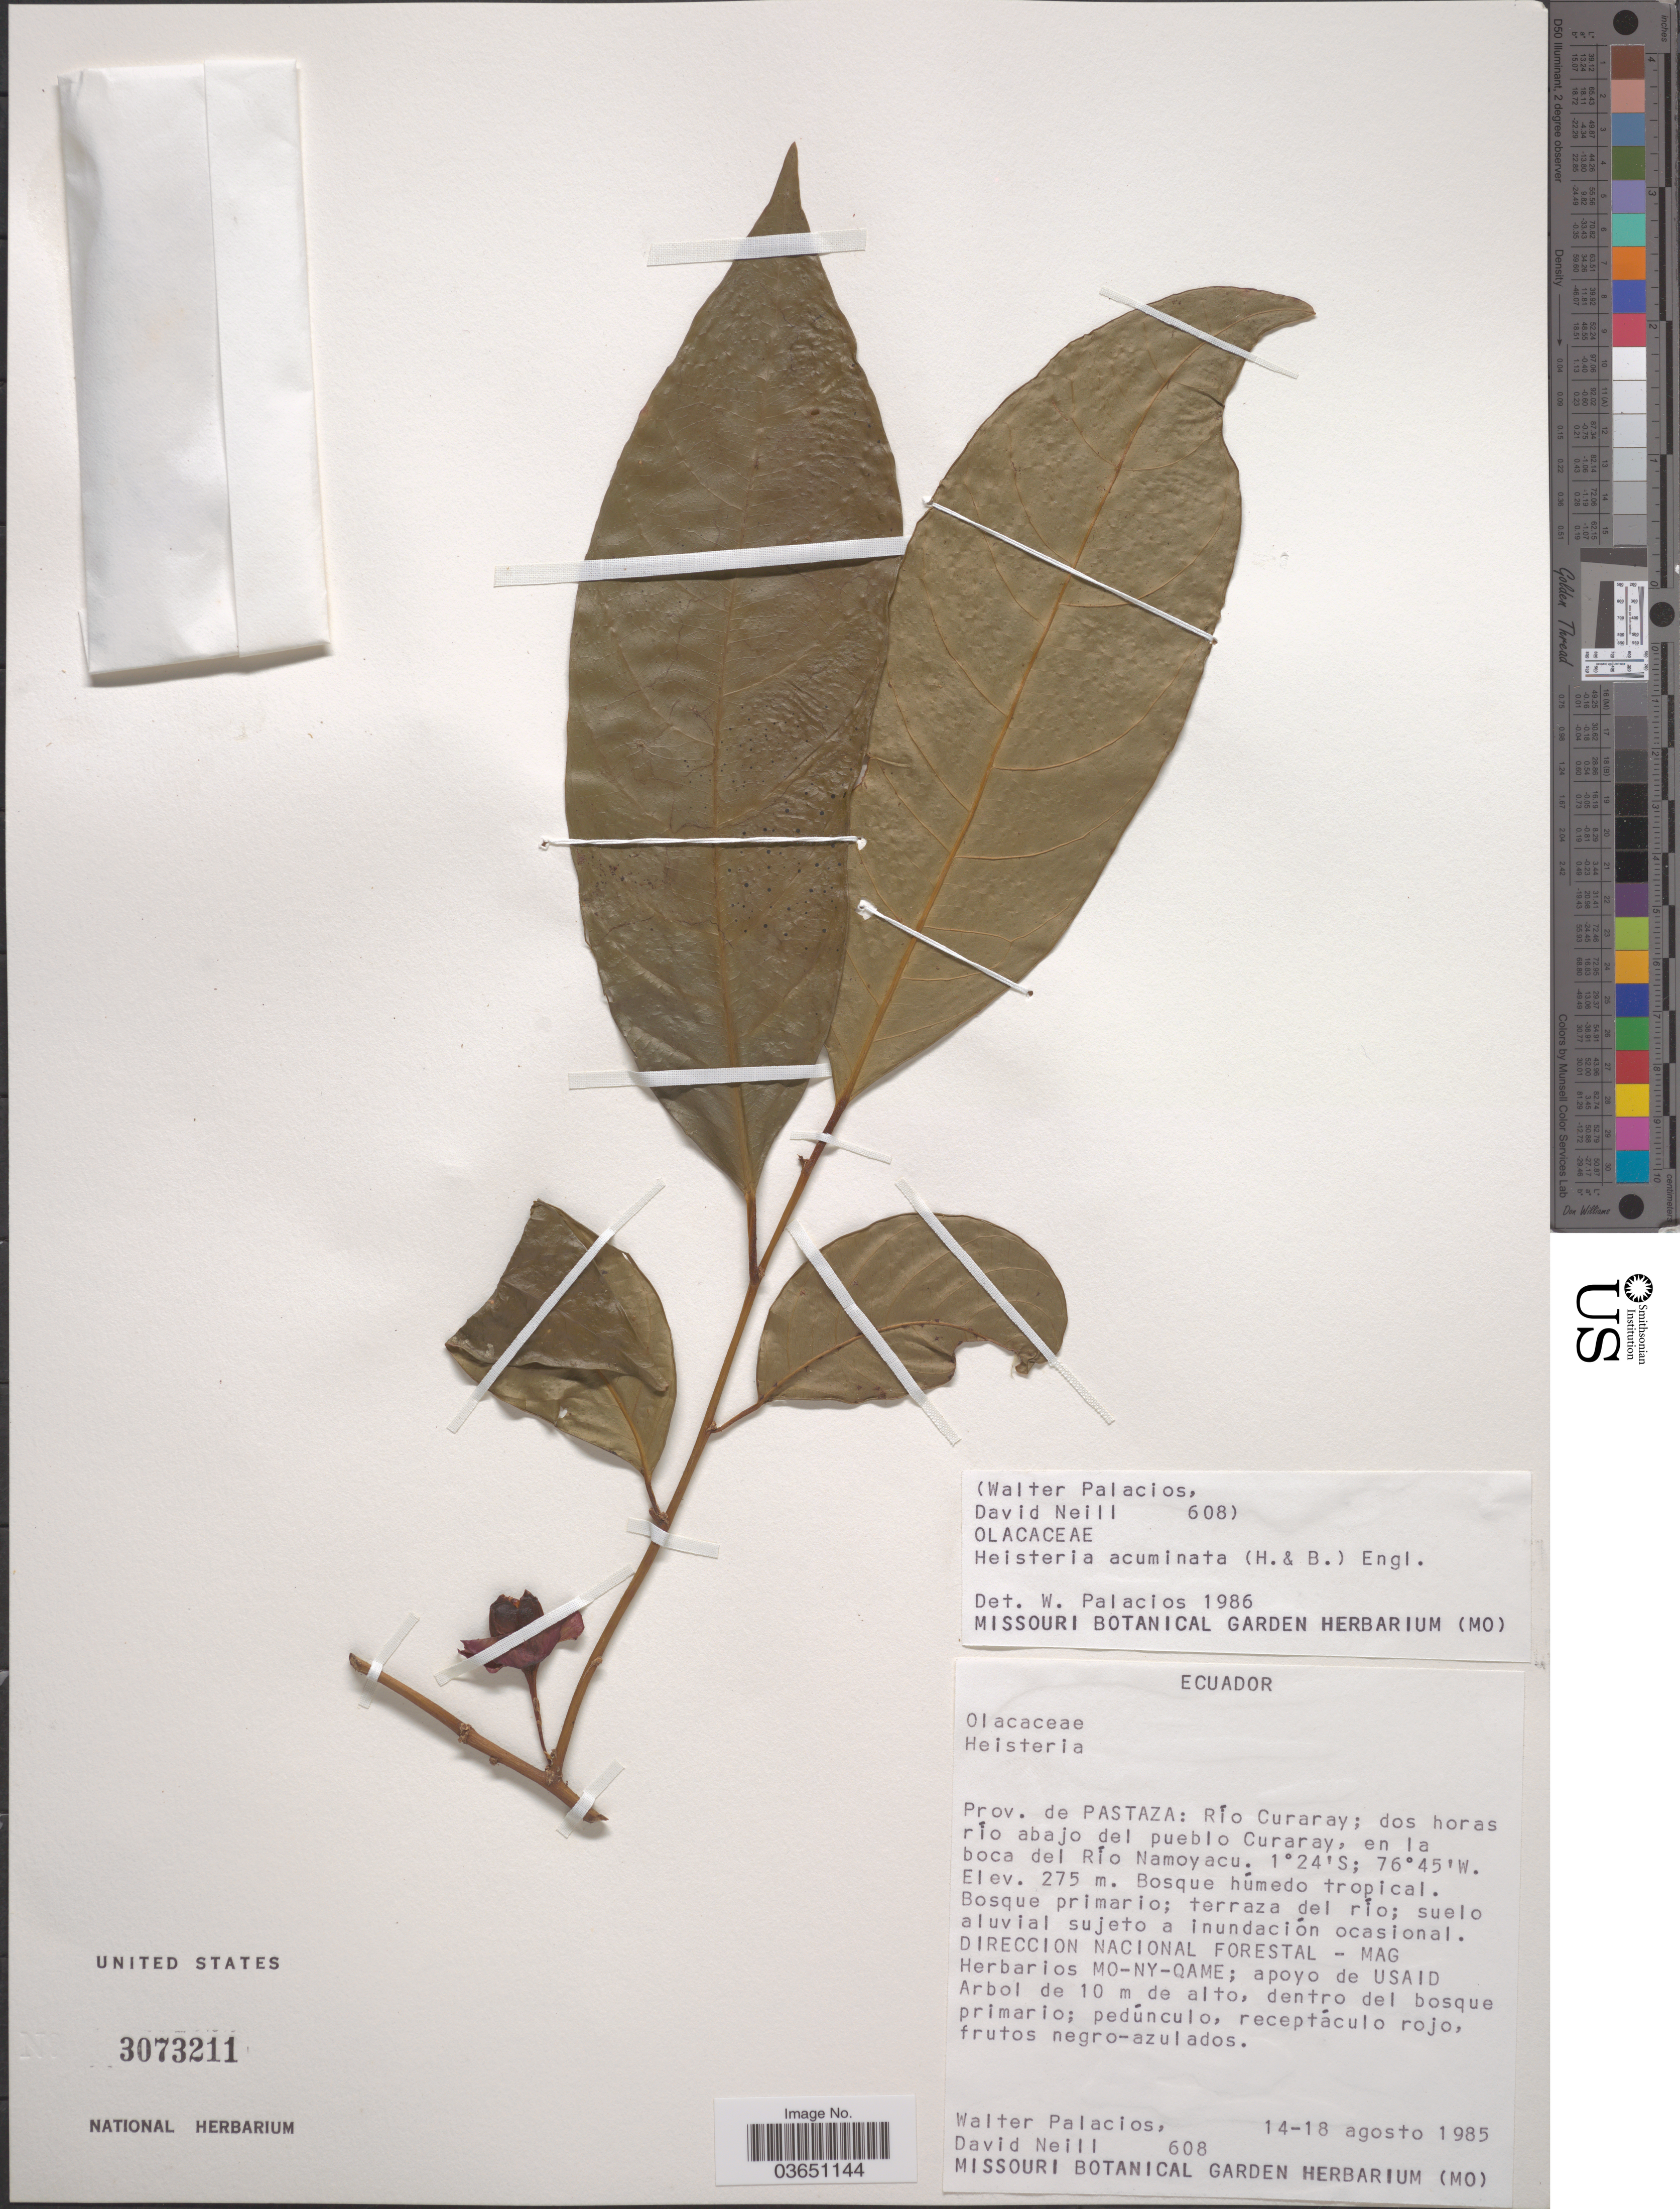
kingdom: Plantae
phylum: Tracheophyta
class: Magnoliopsida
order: Santalales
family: Erythropalaceae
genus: Heisteria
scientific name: Heisteria acuminata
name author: (Humb. & Bonpl.) Engl.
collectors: W. Palacios & D. Neill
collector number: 608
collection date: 1985-08-14/1985-08-18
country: Ecuador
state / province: Pastaza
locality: Río Curaray: dos horas río abajo del pueblo Curaray, en la boca del Río Namoyacu. Boque húmedo tropical. Bosque primario; terraza del río.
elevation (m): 275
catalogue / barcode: US 3073211